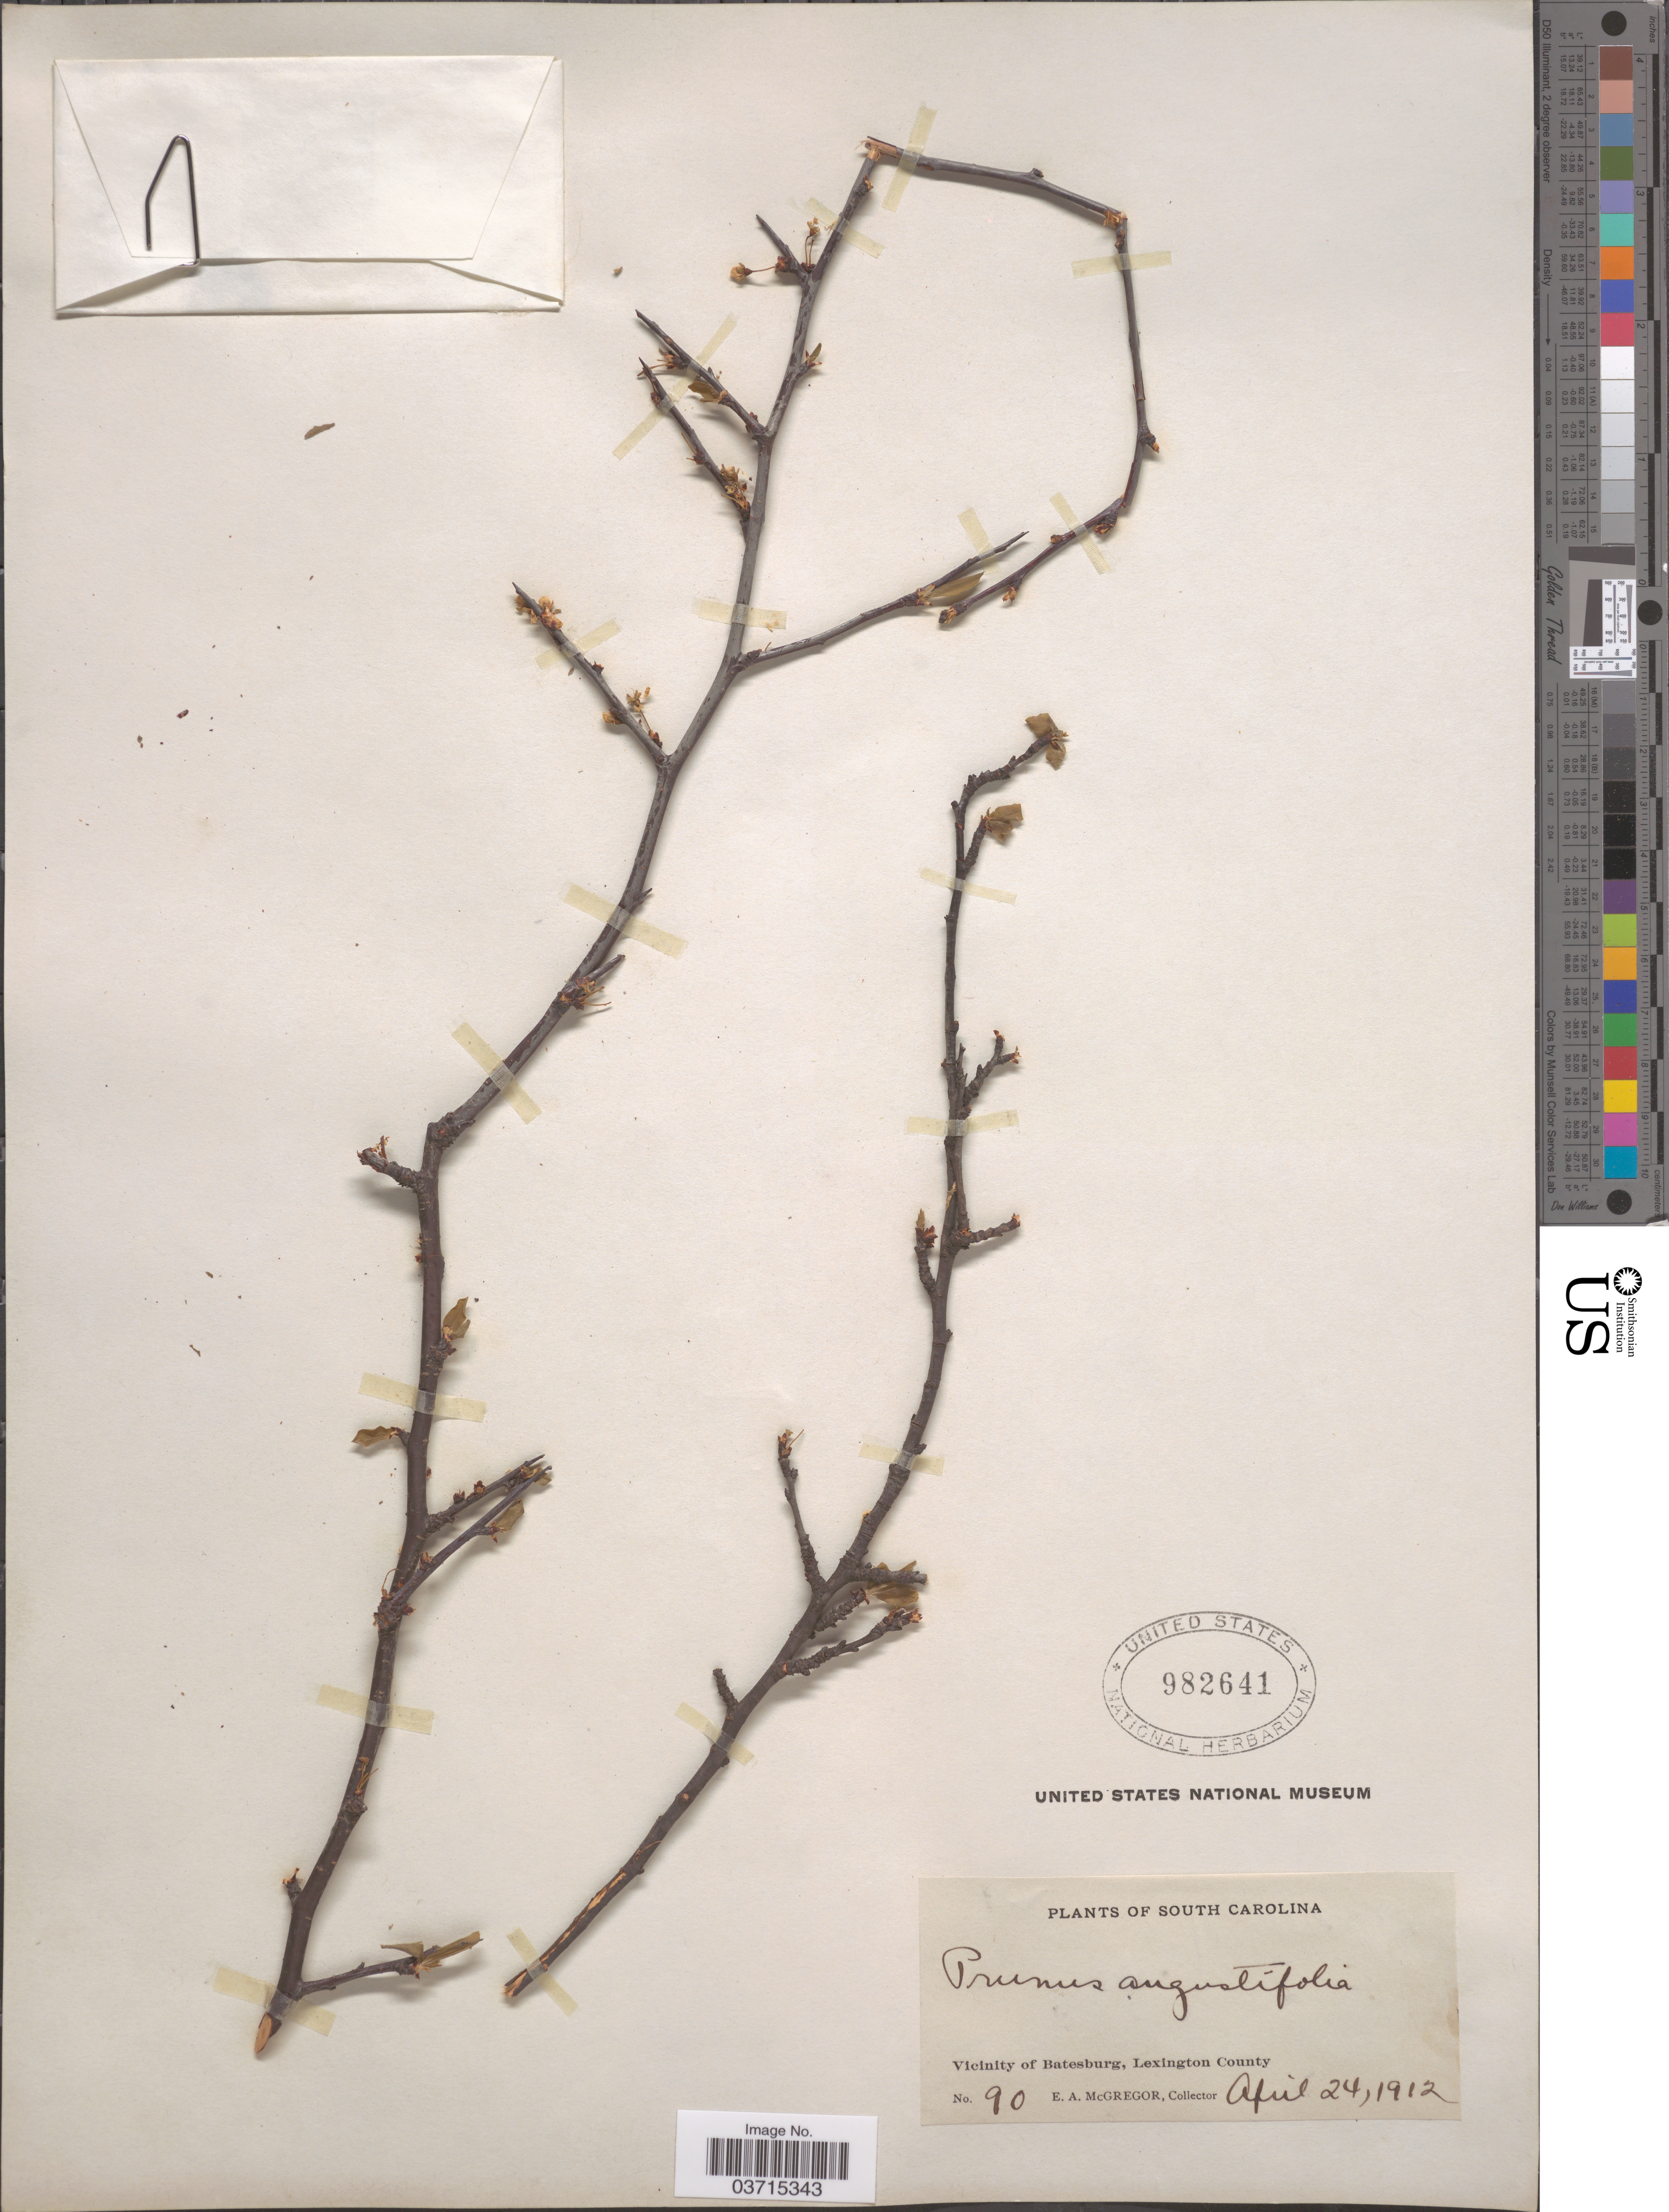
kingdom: Plantae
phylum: Tracheophyta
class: Magnoliopsida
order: Rosales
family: Rosaceae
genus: Prunus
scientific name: Prunus angustifolia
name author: Marshall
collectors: E. A. McGregor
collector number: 90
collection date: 1912-04-24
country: United States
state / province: South Carolina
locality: Vicinity of Batesburg, Lexington County.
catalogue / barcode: US 982641